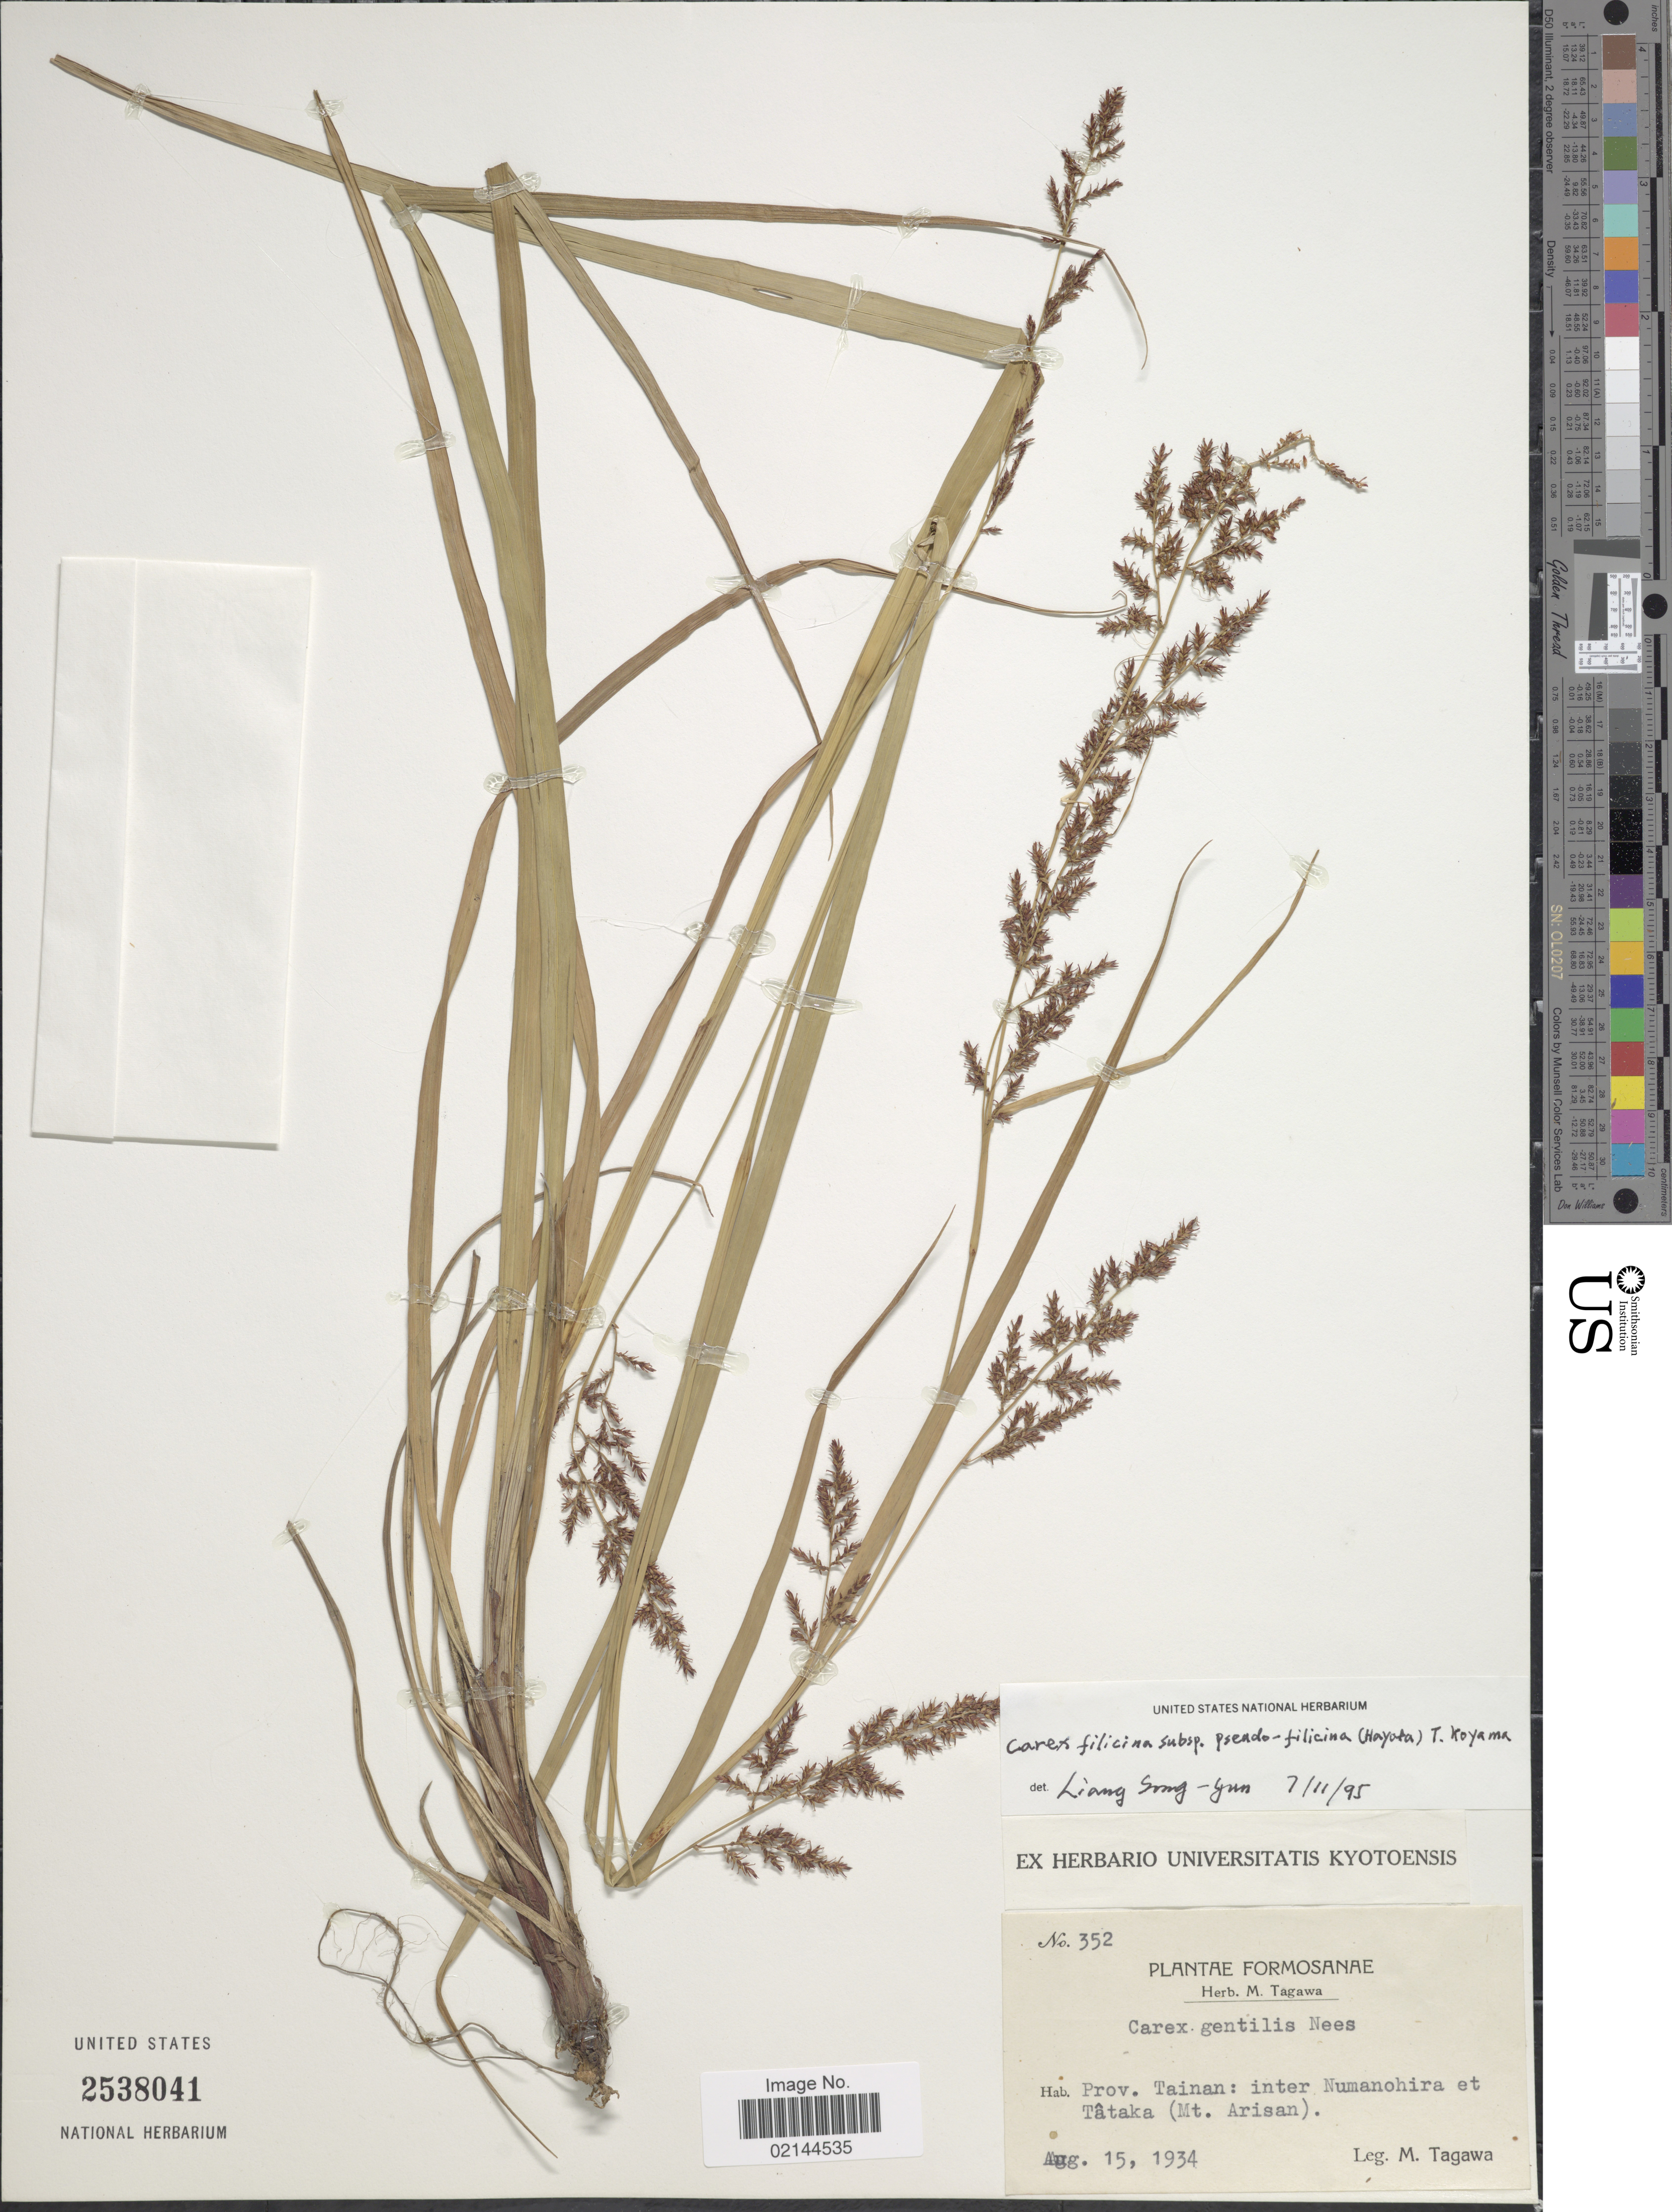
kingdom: Plantae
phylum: Tracheophyta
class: Liliopsida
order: Poales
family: Cyperaceae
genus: Carex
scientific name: Carex filicina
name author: Nees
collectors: M. Tagawa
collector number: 352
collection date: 1934-08-15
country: Taiwan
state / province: Tainan City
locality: Formosanae. Inter Numanohira et Tataka (Mt. Arisan)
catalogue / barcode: US 2538041